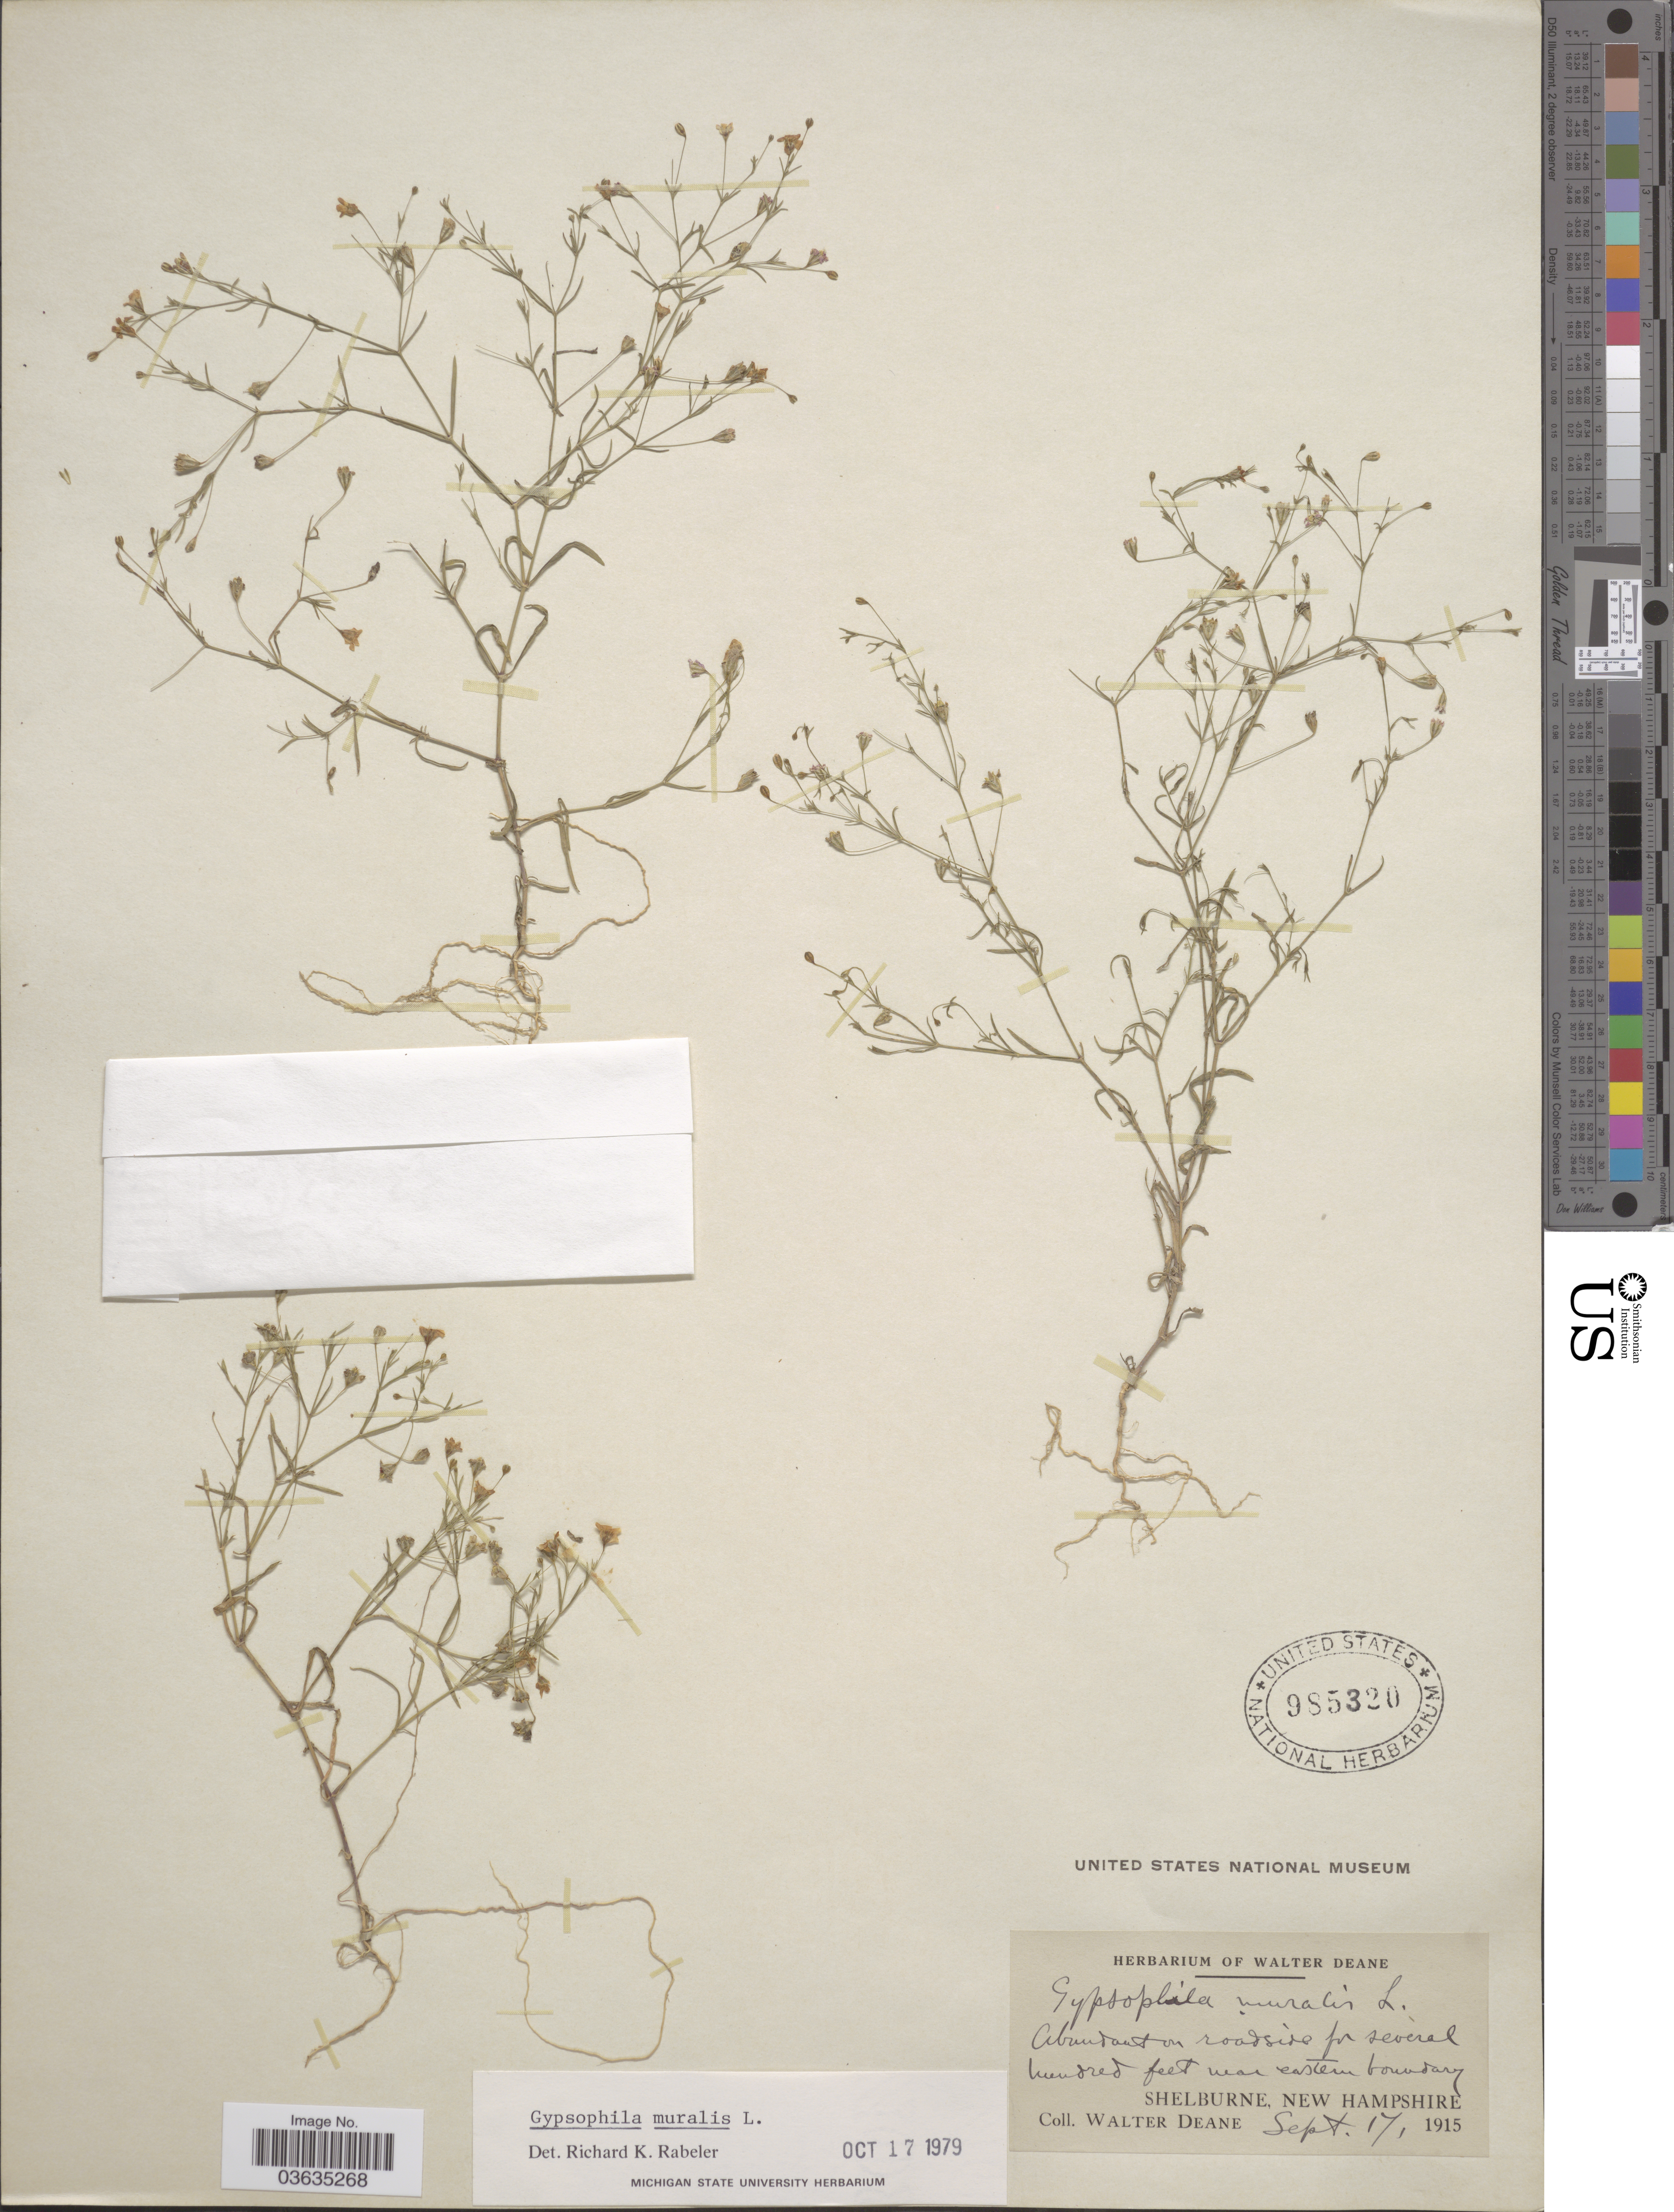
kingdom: Plantae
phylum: Tracheophyta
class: Magnoliopsida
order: Caryophyllales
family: Caryophyllaceae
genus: Psammophiliella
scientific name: Psammophiliella muralis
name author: (L.) Ikonn.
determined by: U.S. National Herbarium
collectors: W. Deane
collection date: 1915-09-17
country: United States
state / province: New Hampshire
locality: On roadside for several hundred feet near eastern boundary. Shelburne.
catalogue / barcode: US 985320